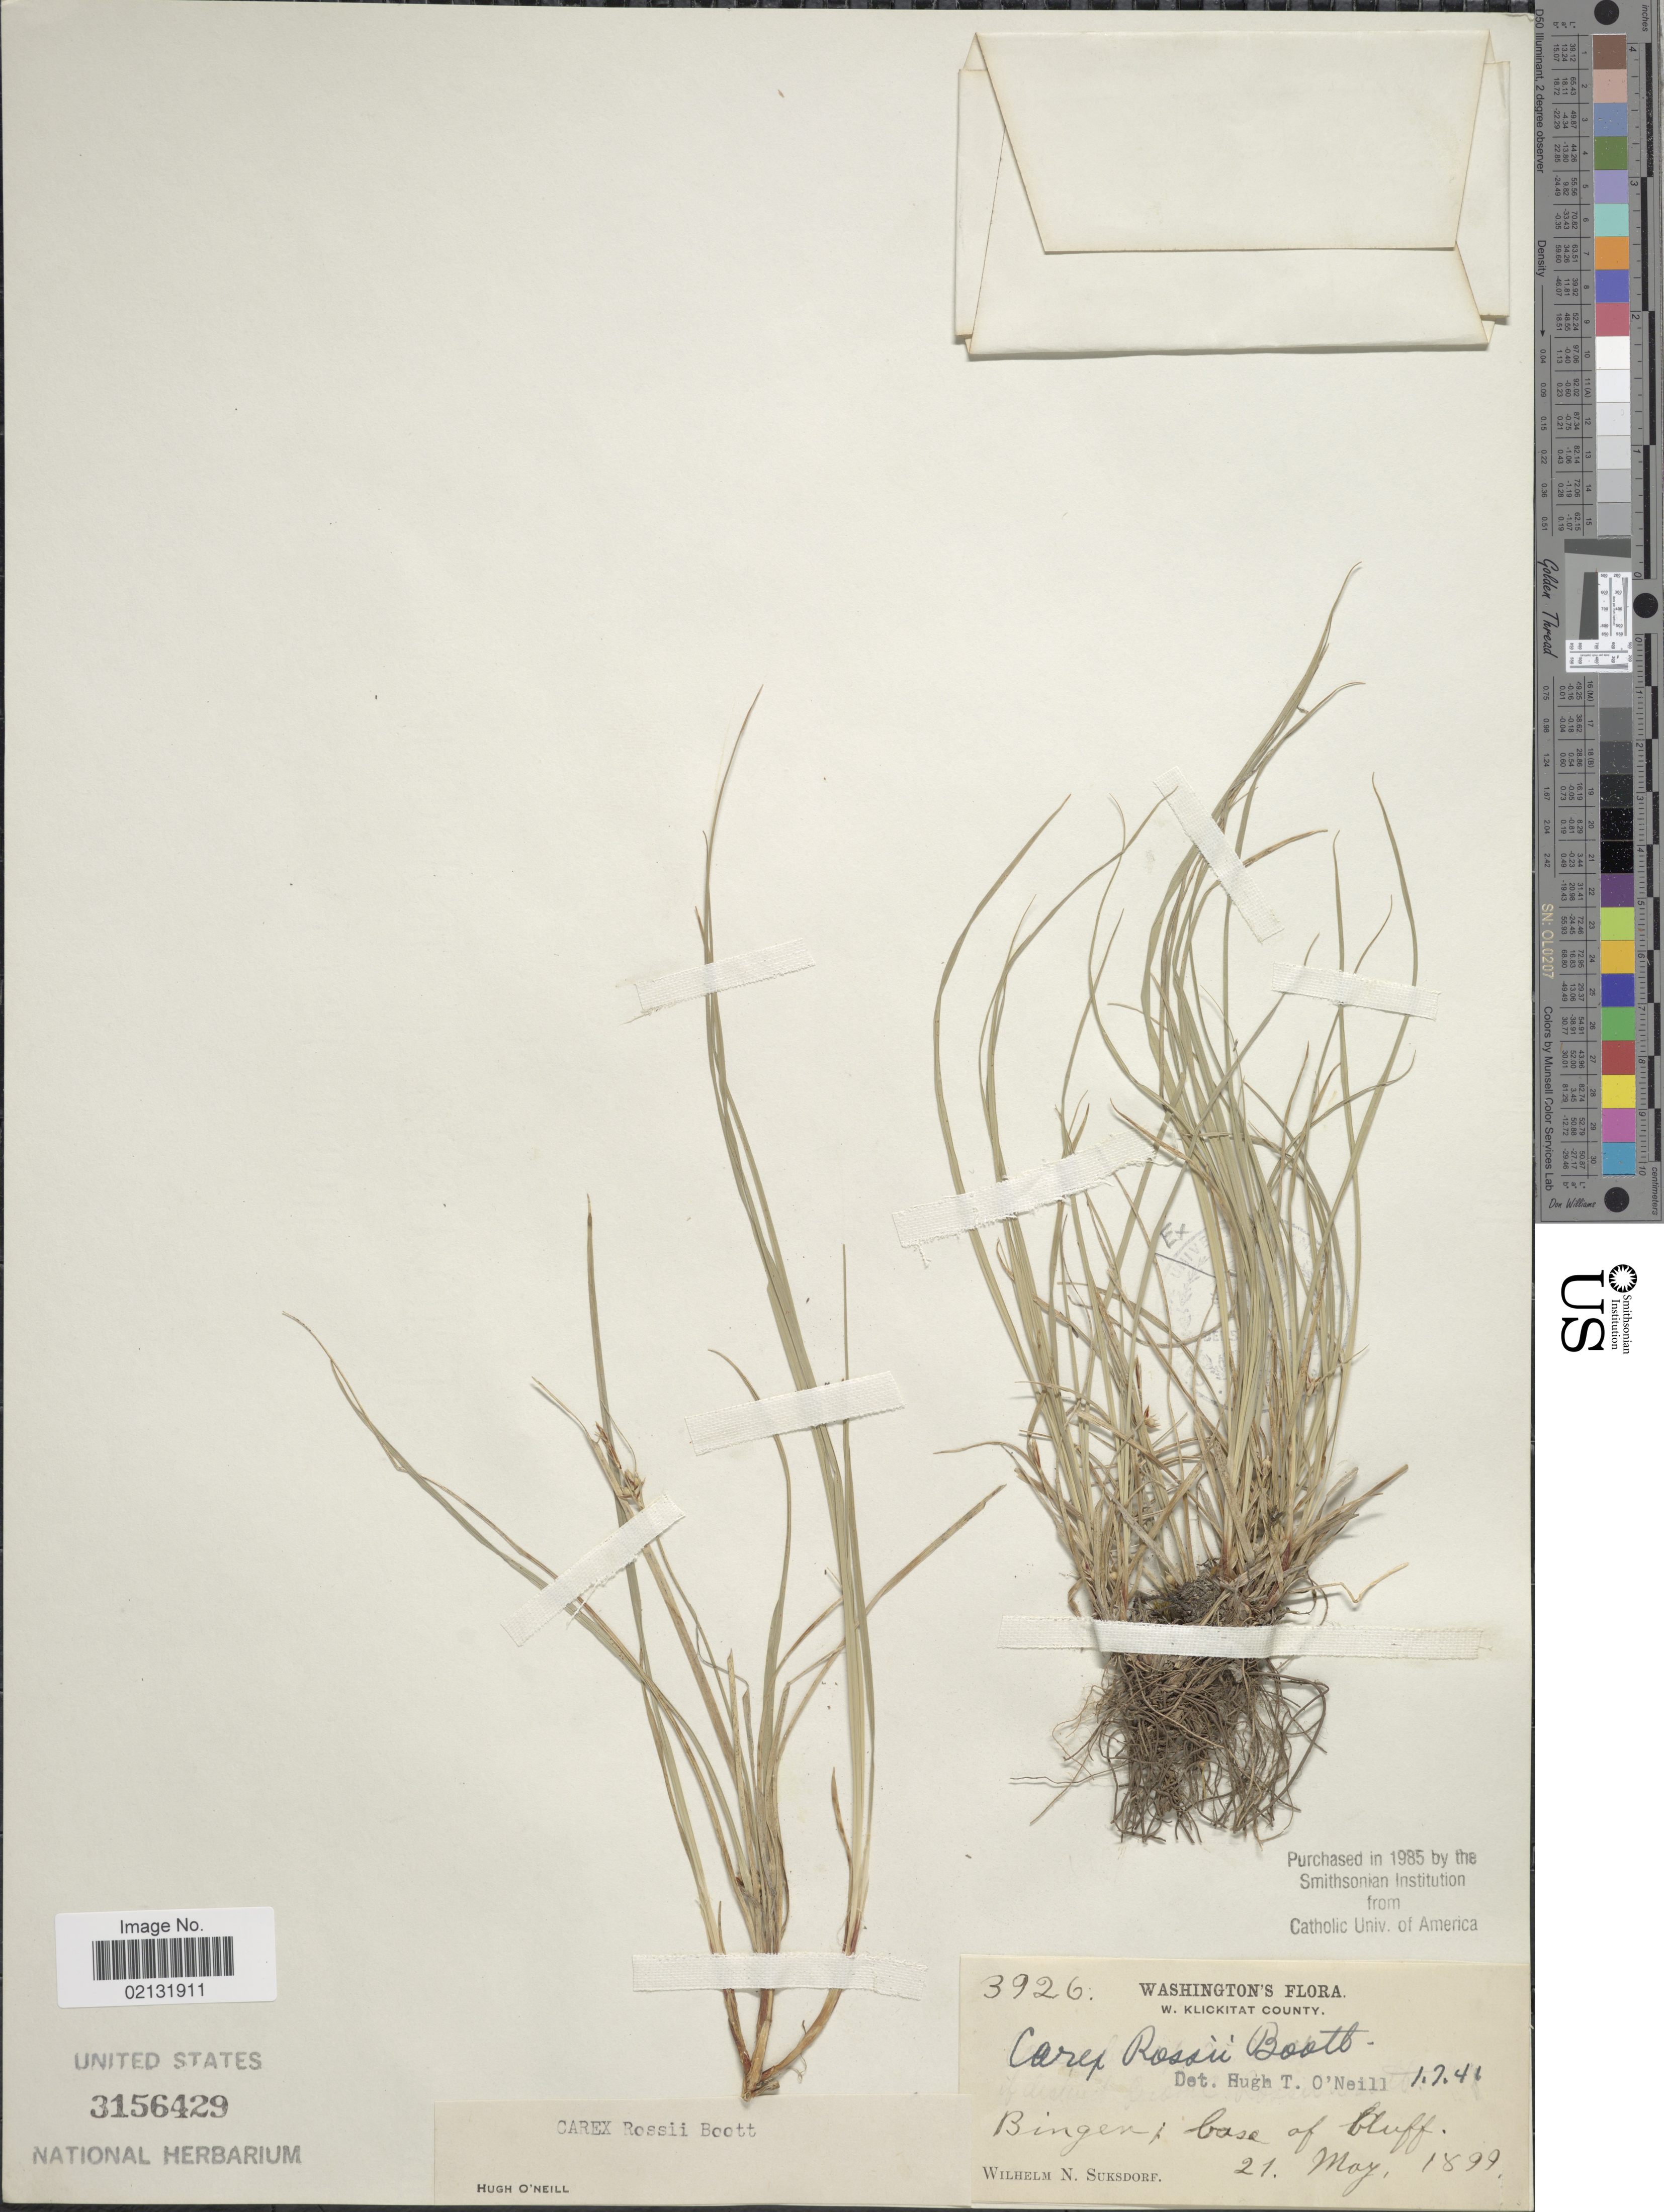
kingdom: Plantae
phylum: Tracheophyta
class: Liliopsida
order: Poales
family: Cyperaceae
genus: Carex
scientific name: Carex rossii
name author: Boott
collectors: W. N. Suksdorf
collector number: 3926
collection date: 1899-05-21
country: United States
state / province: Washington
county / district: Klickitat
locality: W. Klickitat County. Bingen; base of Bluff.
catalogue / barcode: US 3156429